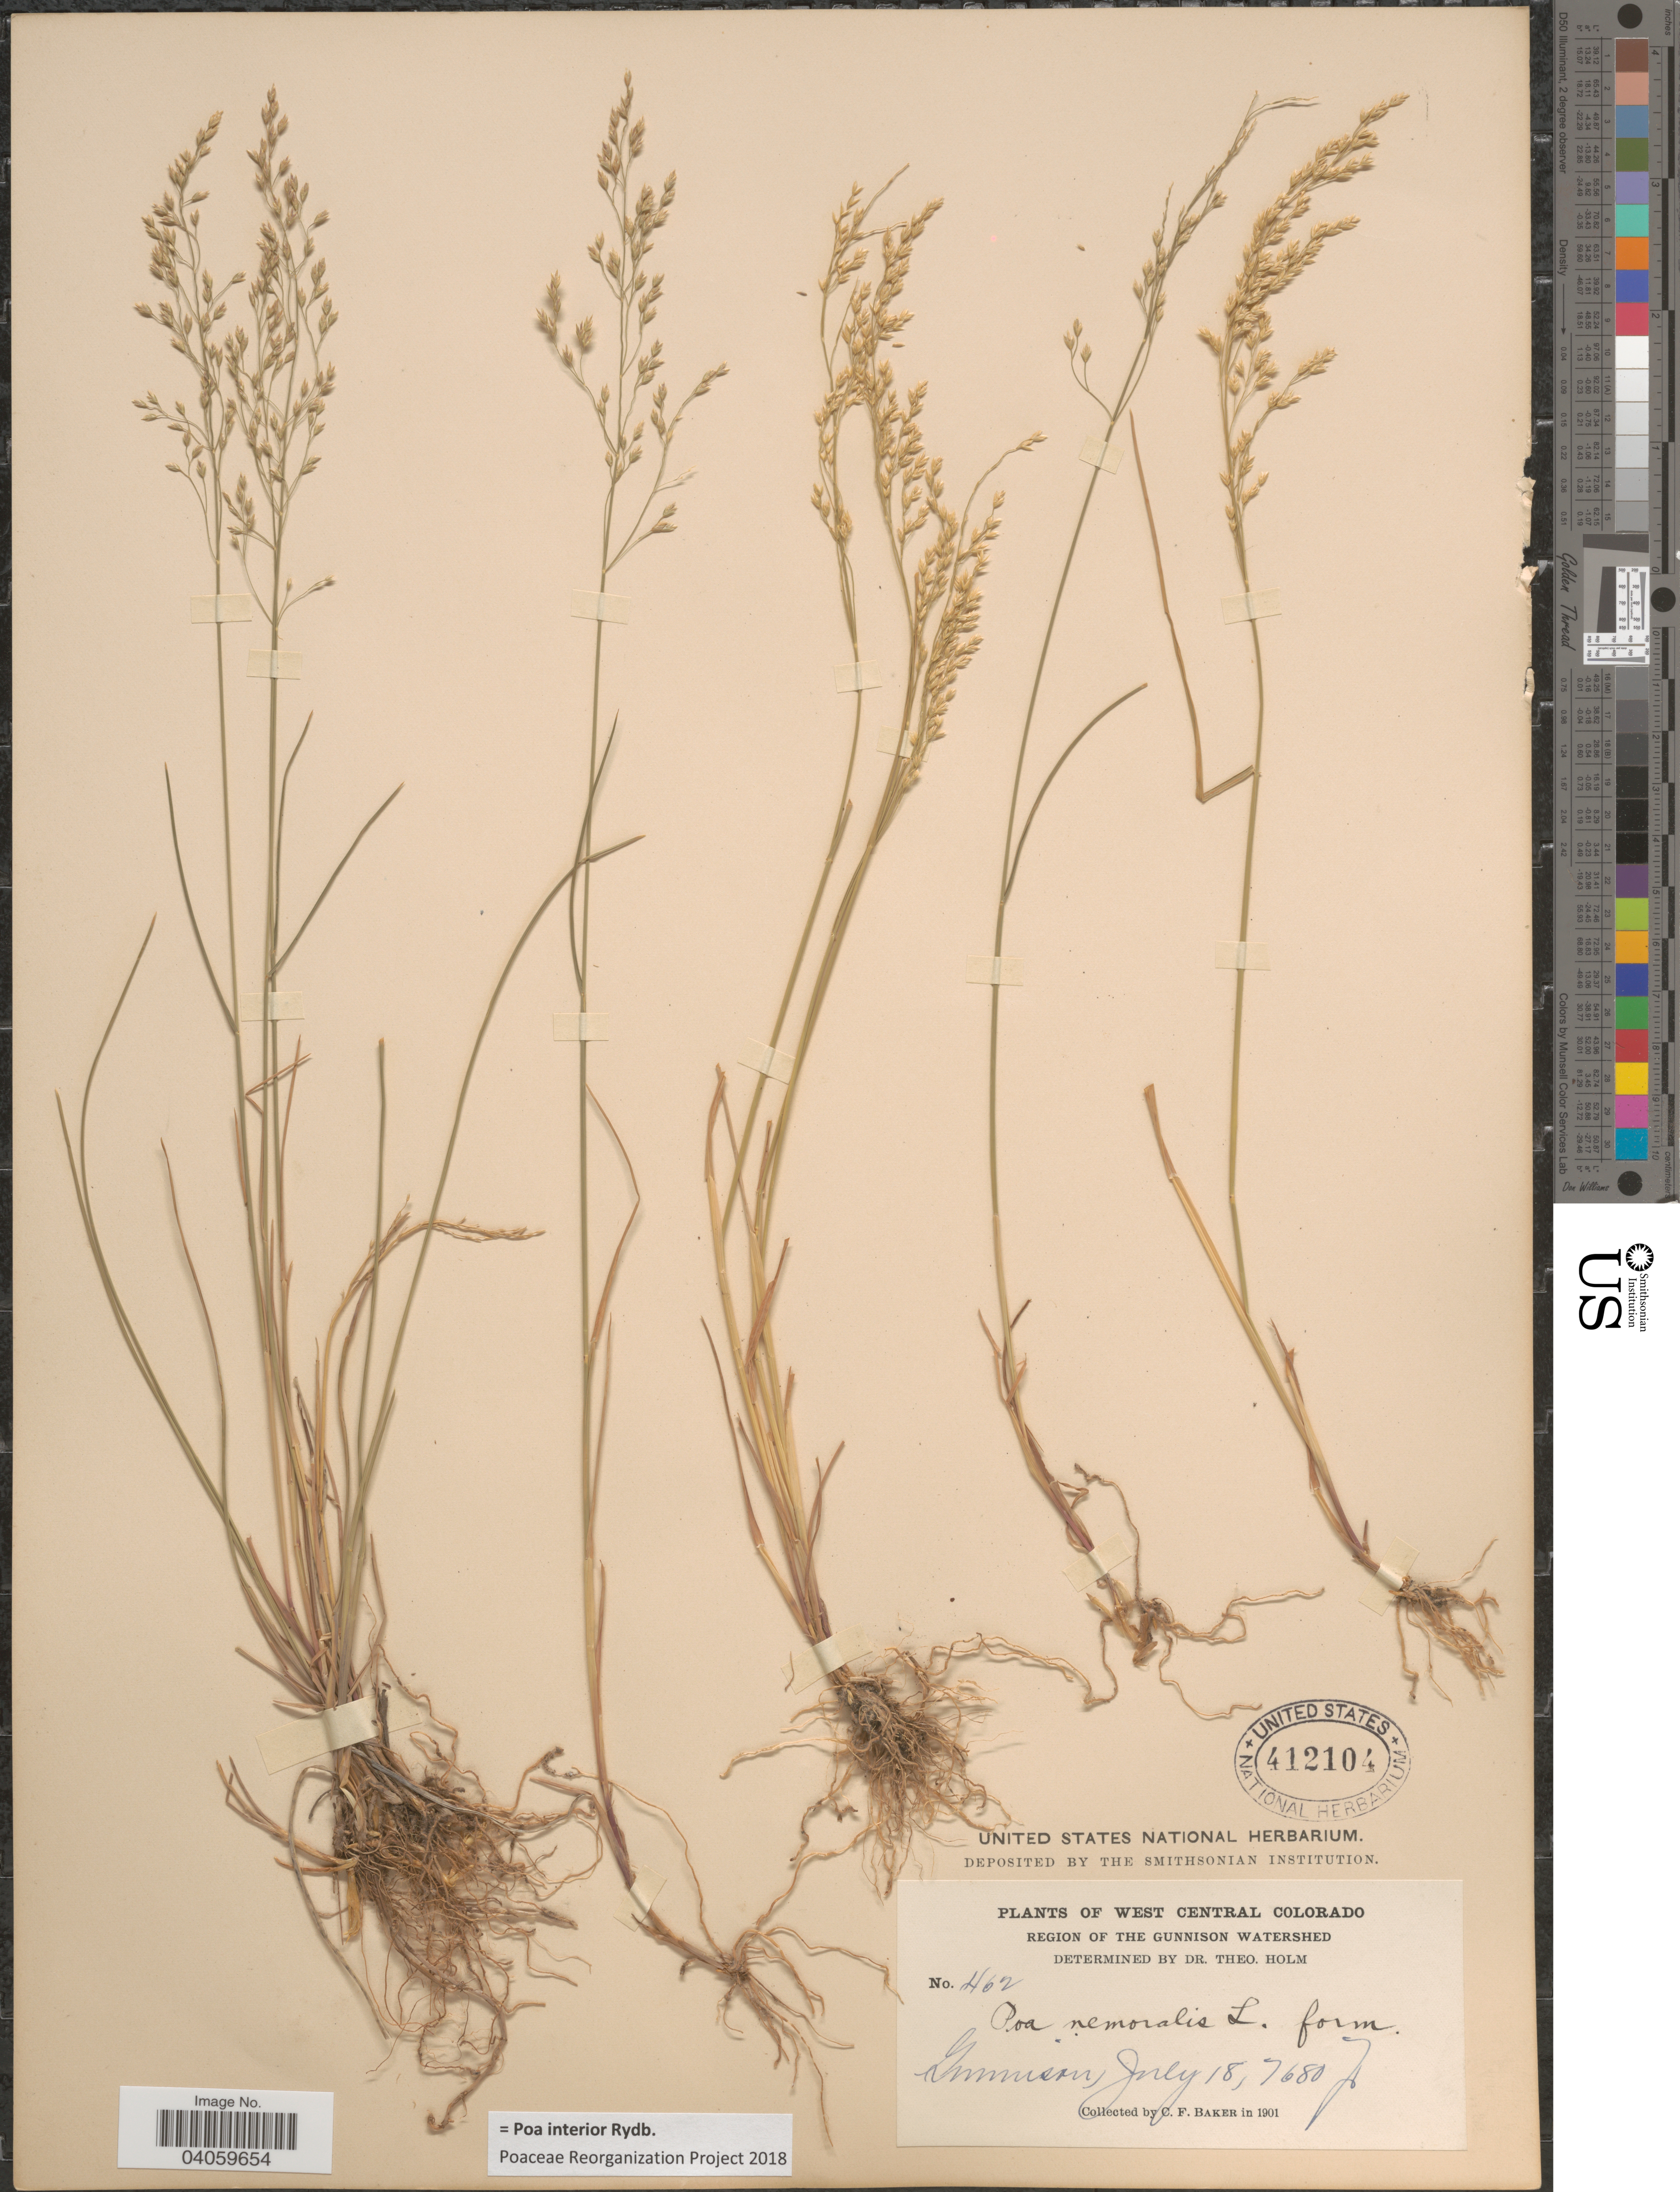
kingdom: Plantae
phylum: Tracheophyta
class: Liliopsida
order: Poales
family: Poaceae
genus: Poa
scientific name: Poa interior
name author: Rydb.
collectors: C. F. Baker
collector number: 462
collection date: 1901-07-18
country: United States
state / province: Colorado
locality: West Central Colorado. Region of the Gunnison Watershed. Gunnison.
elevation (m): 2341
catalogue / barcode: US 412104